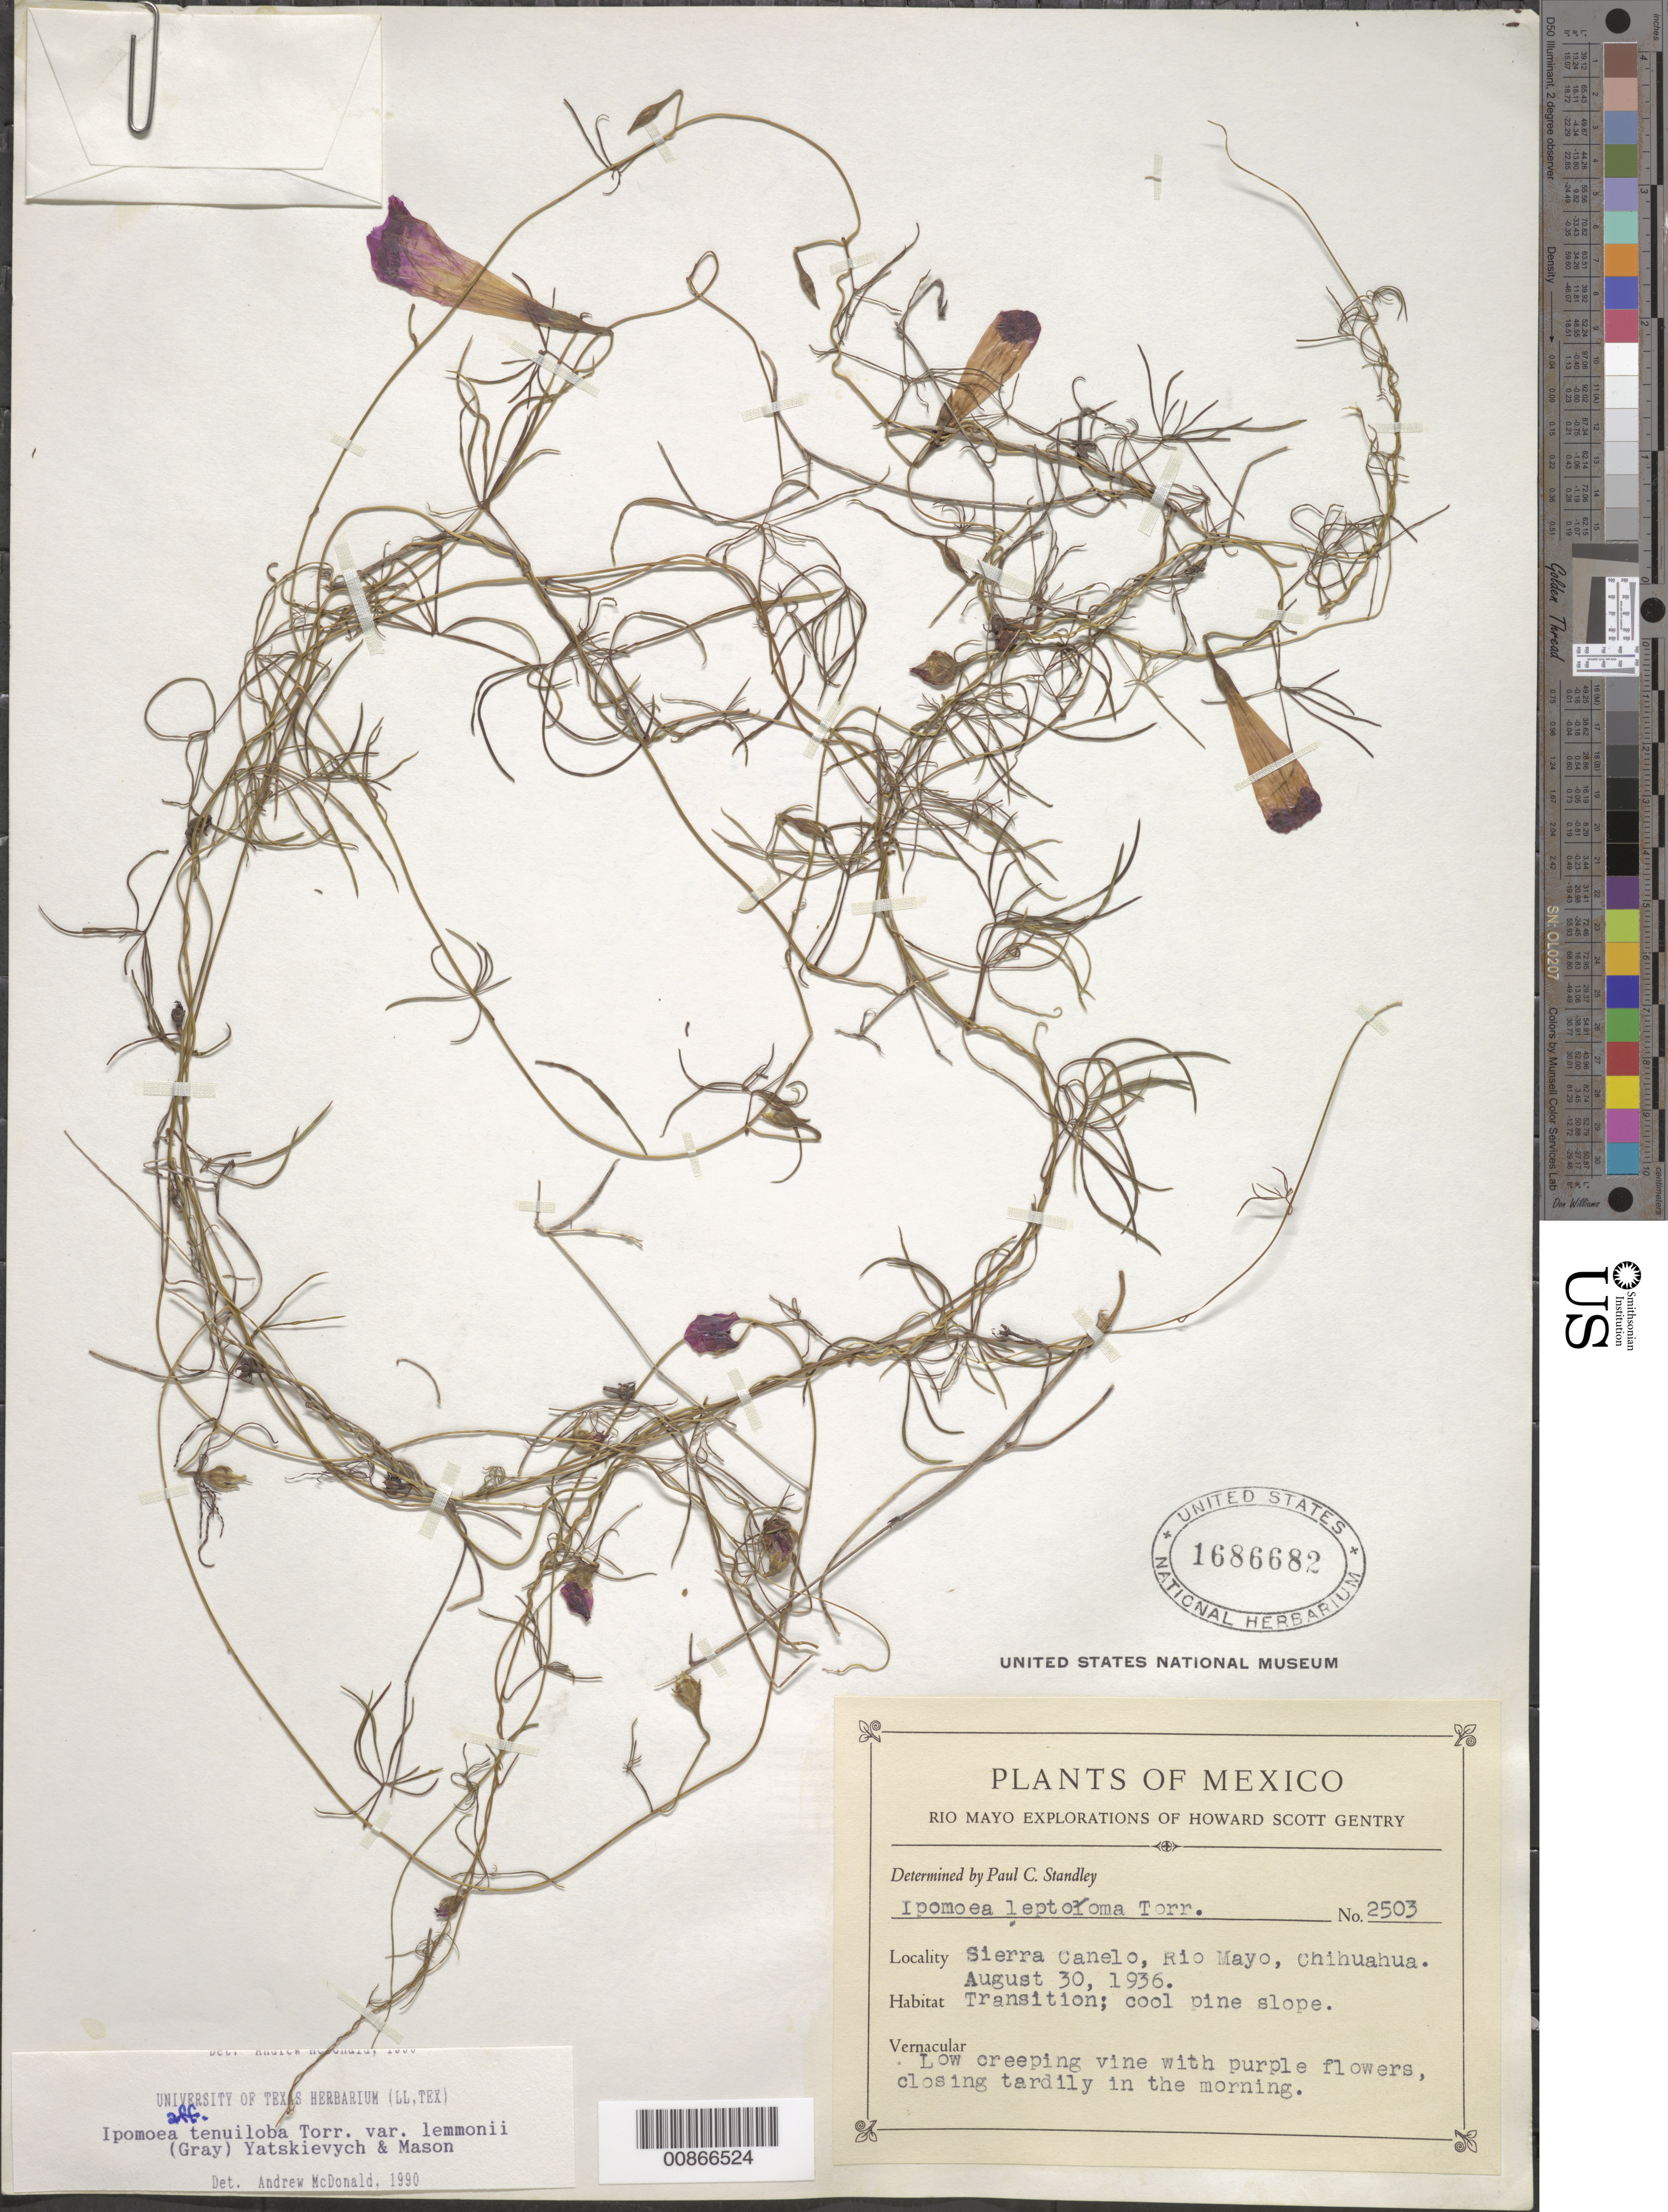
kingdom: Plantae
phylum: Tracheophyta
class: Magnoliopsida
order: Solanales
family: Convolvulaceae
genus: Ipomoea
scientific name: Ipomoea tenuiloba var. lemmonii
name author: (A. Gray) Yatsk. & C.T. Mason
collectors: H. S. Gentry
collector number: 2503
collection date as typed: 30 Aug 1936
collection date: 1936-08-30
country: Mexico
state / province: Chihuahua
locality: Sierra Canelo, Río Mayo, Chihuahua.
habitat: Transition; cool pine slope.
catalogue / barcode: US 1686682